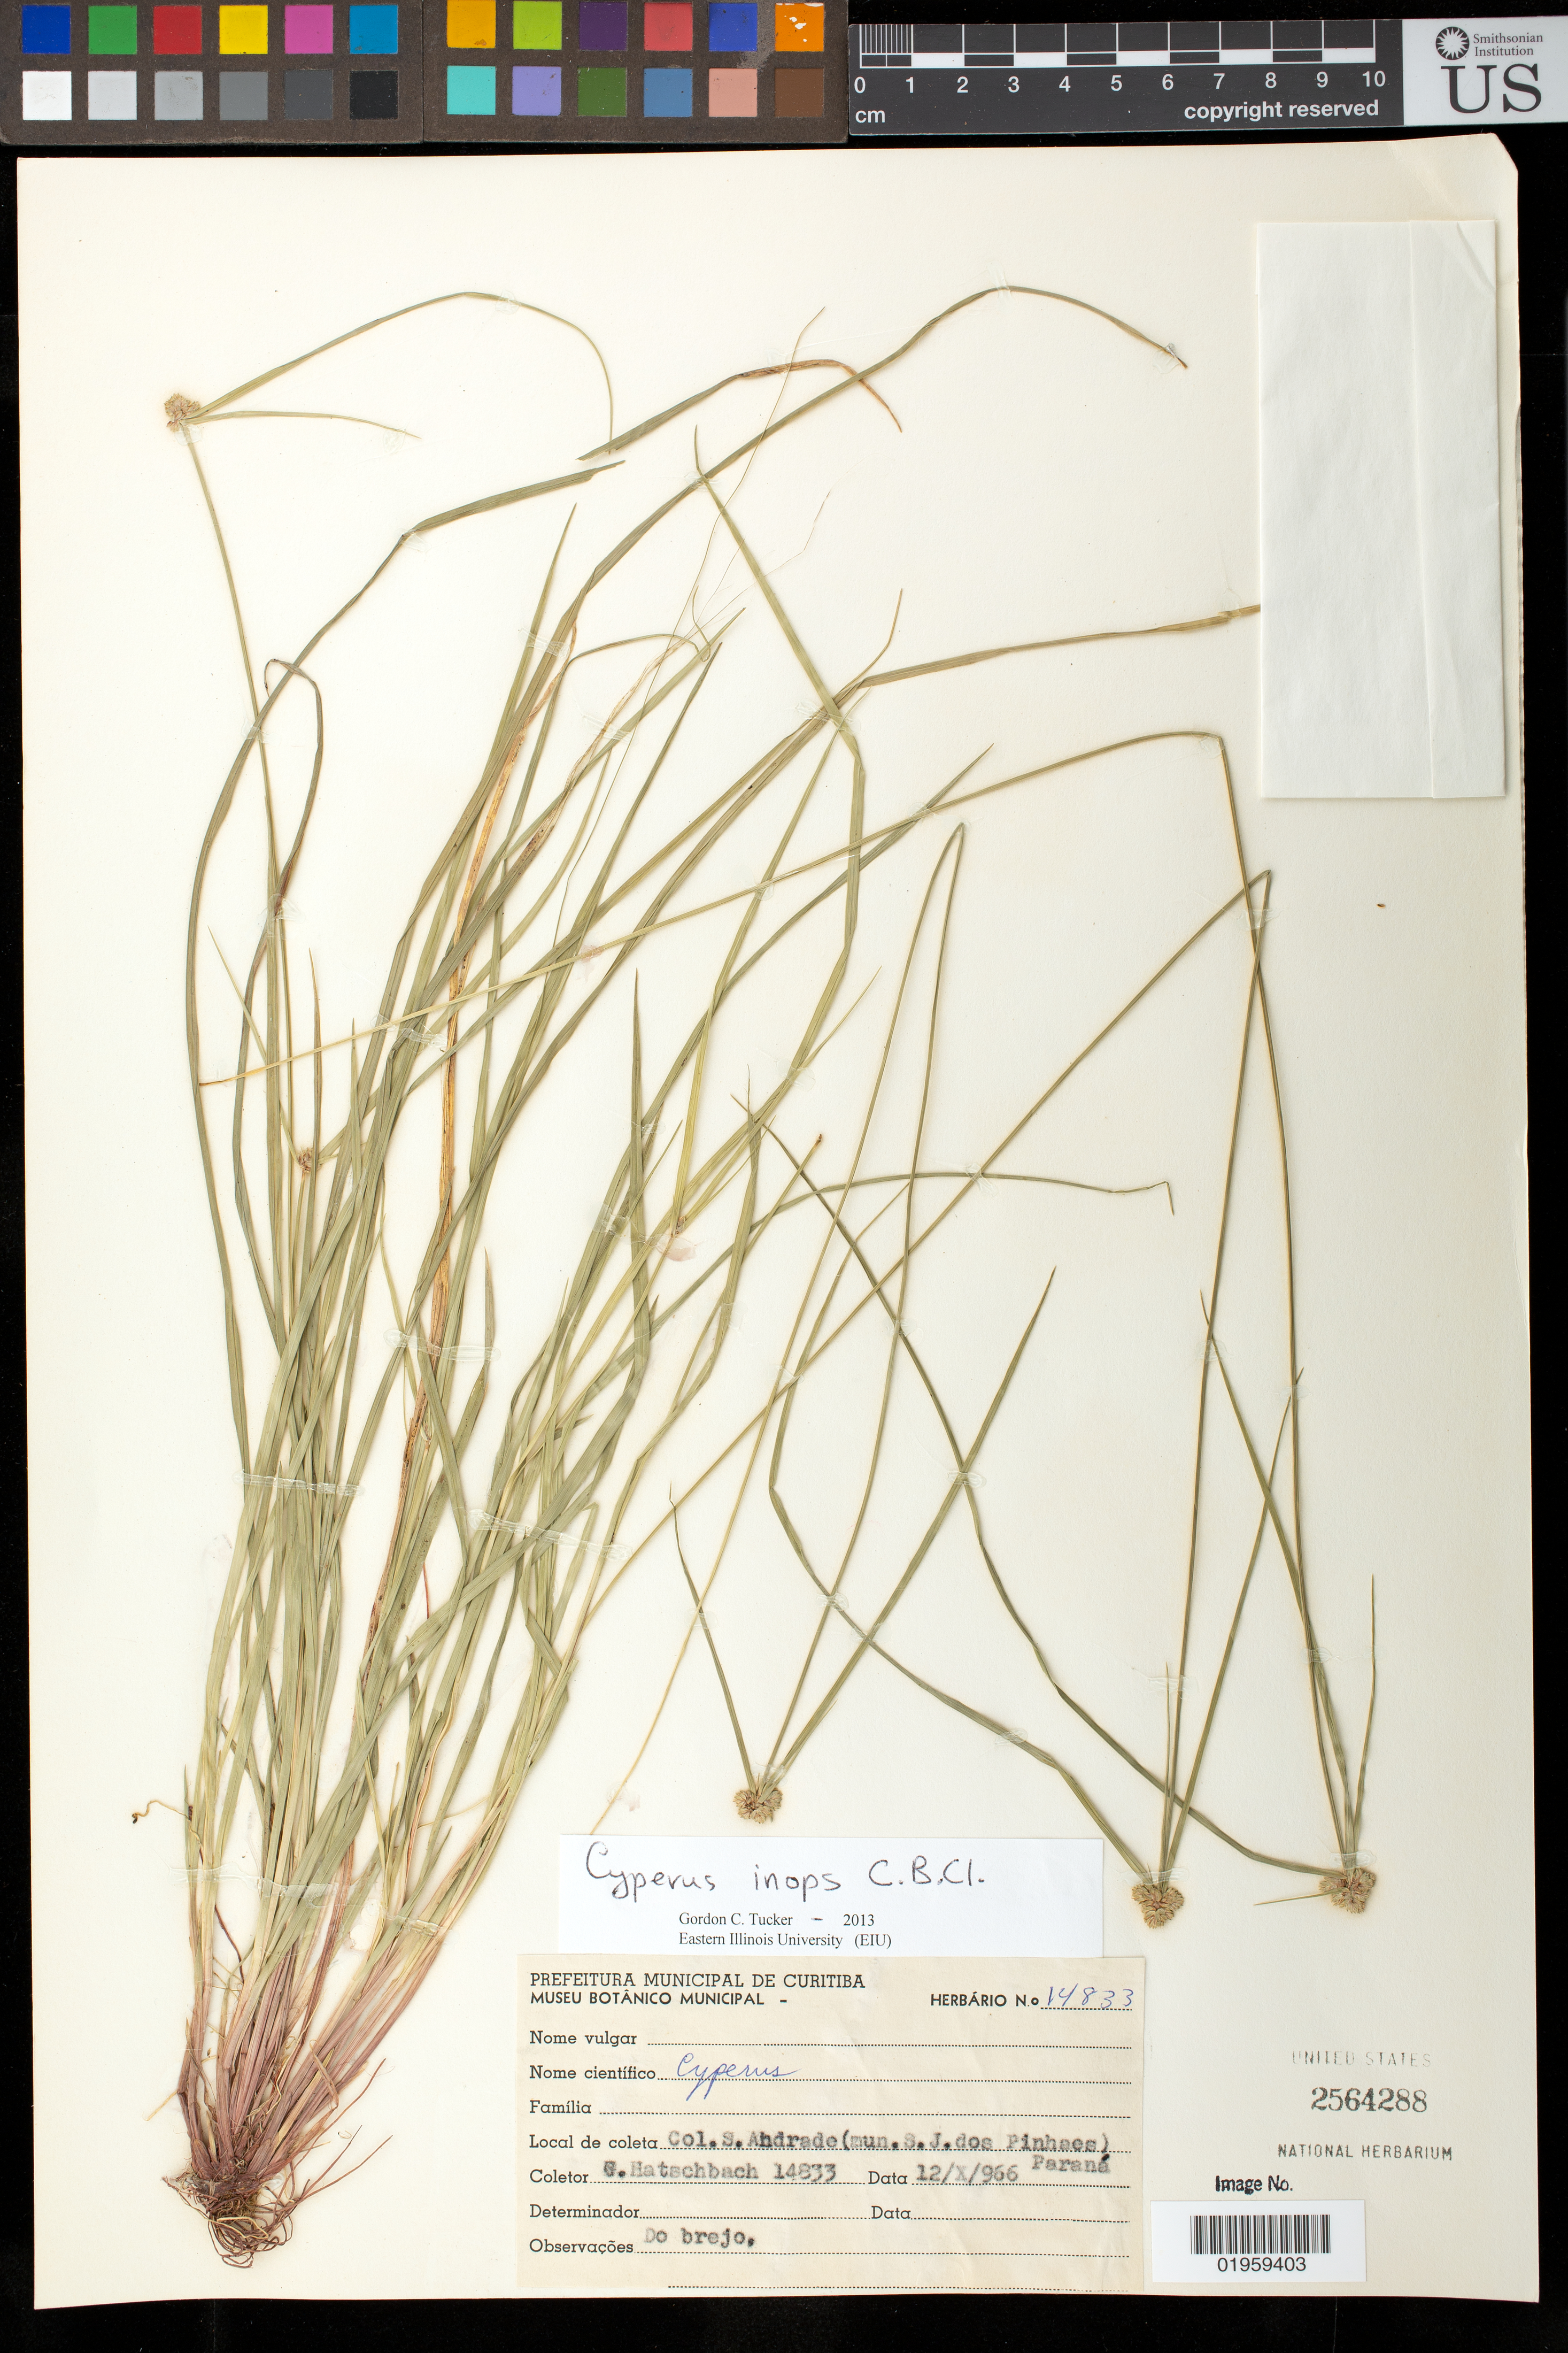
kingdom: Plantae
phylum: Tracheophyta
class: Liliopsida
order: Poales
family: Cyperaceae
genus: Cyperus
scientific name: Cyperus inops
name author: C.B. Clarke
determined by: Tucker, G. C.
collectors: G. Hatschbach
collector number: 14833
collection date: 1966-10-12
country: Brazil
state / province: Paraná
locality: Col. Sto Andrade (S. José dos Pinhaes)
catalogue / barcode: US 2564288